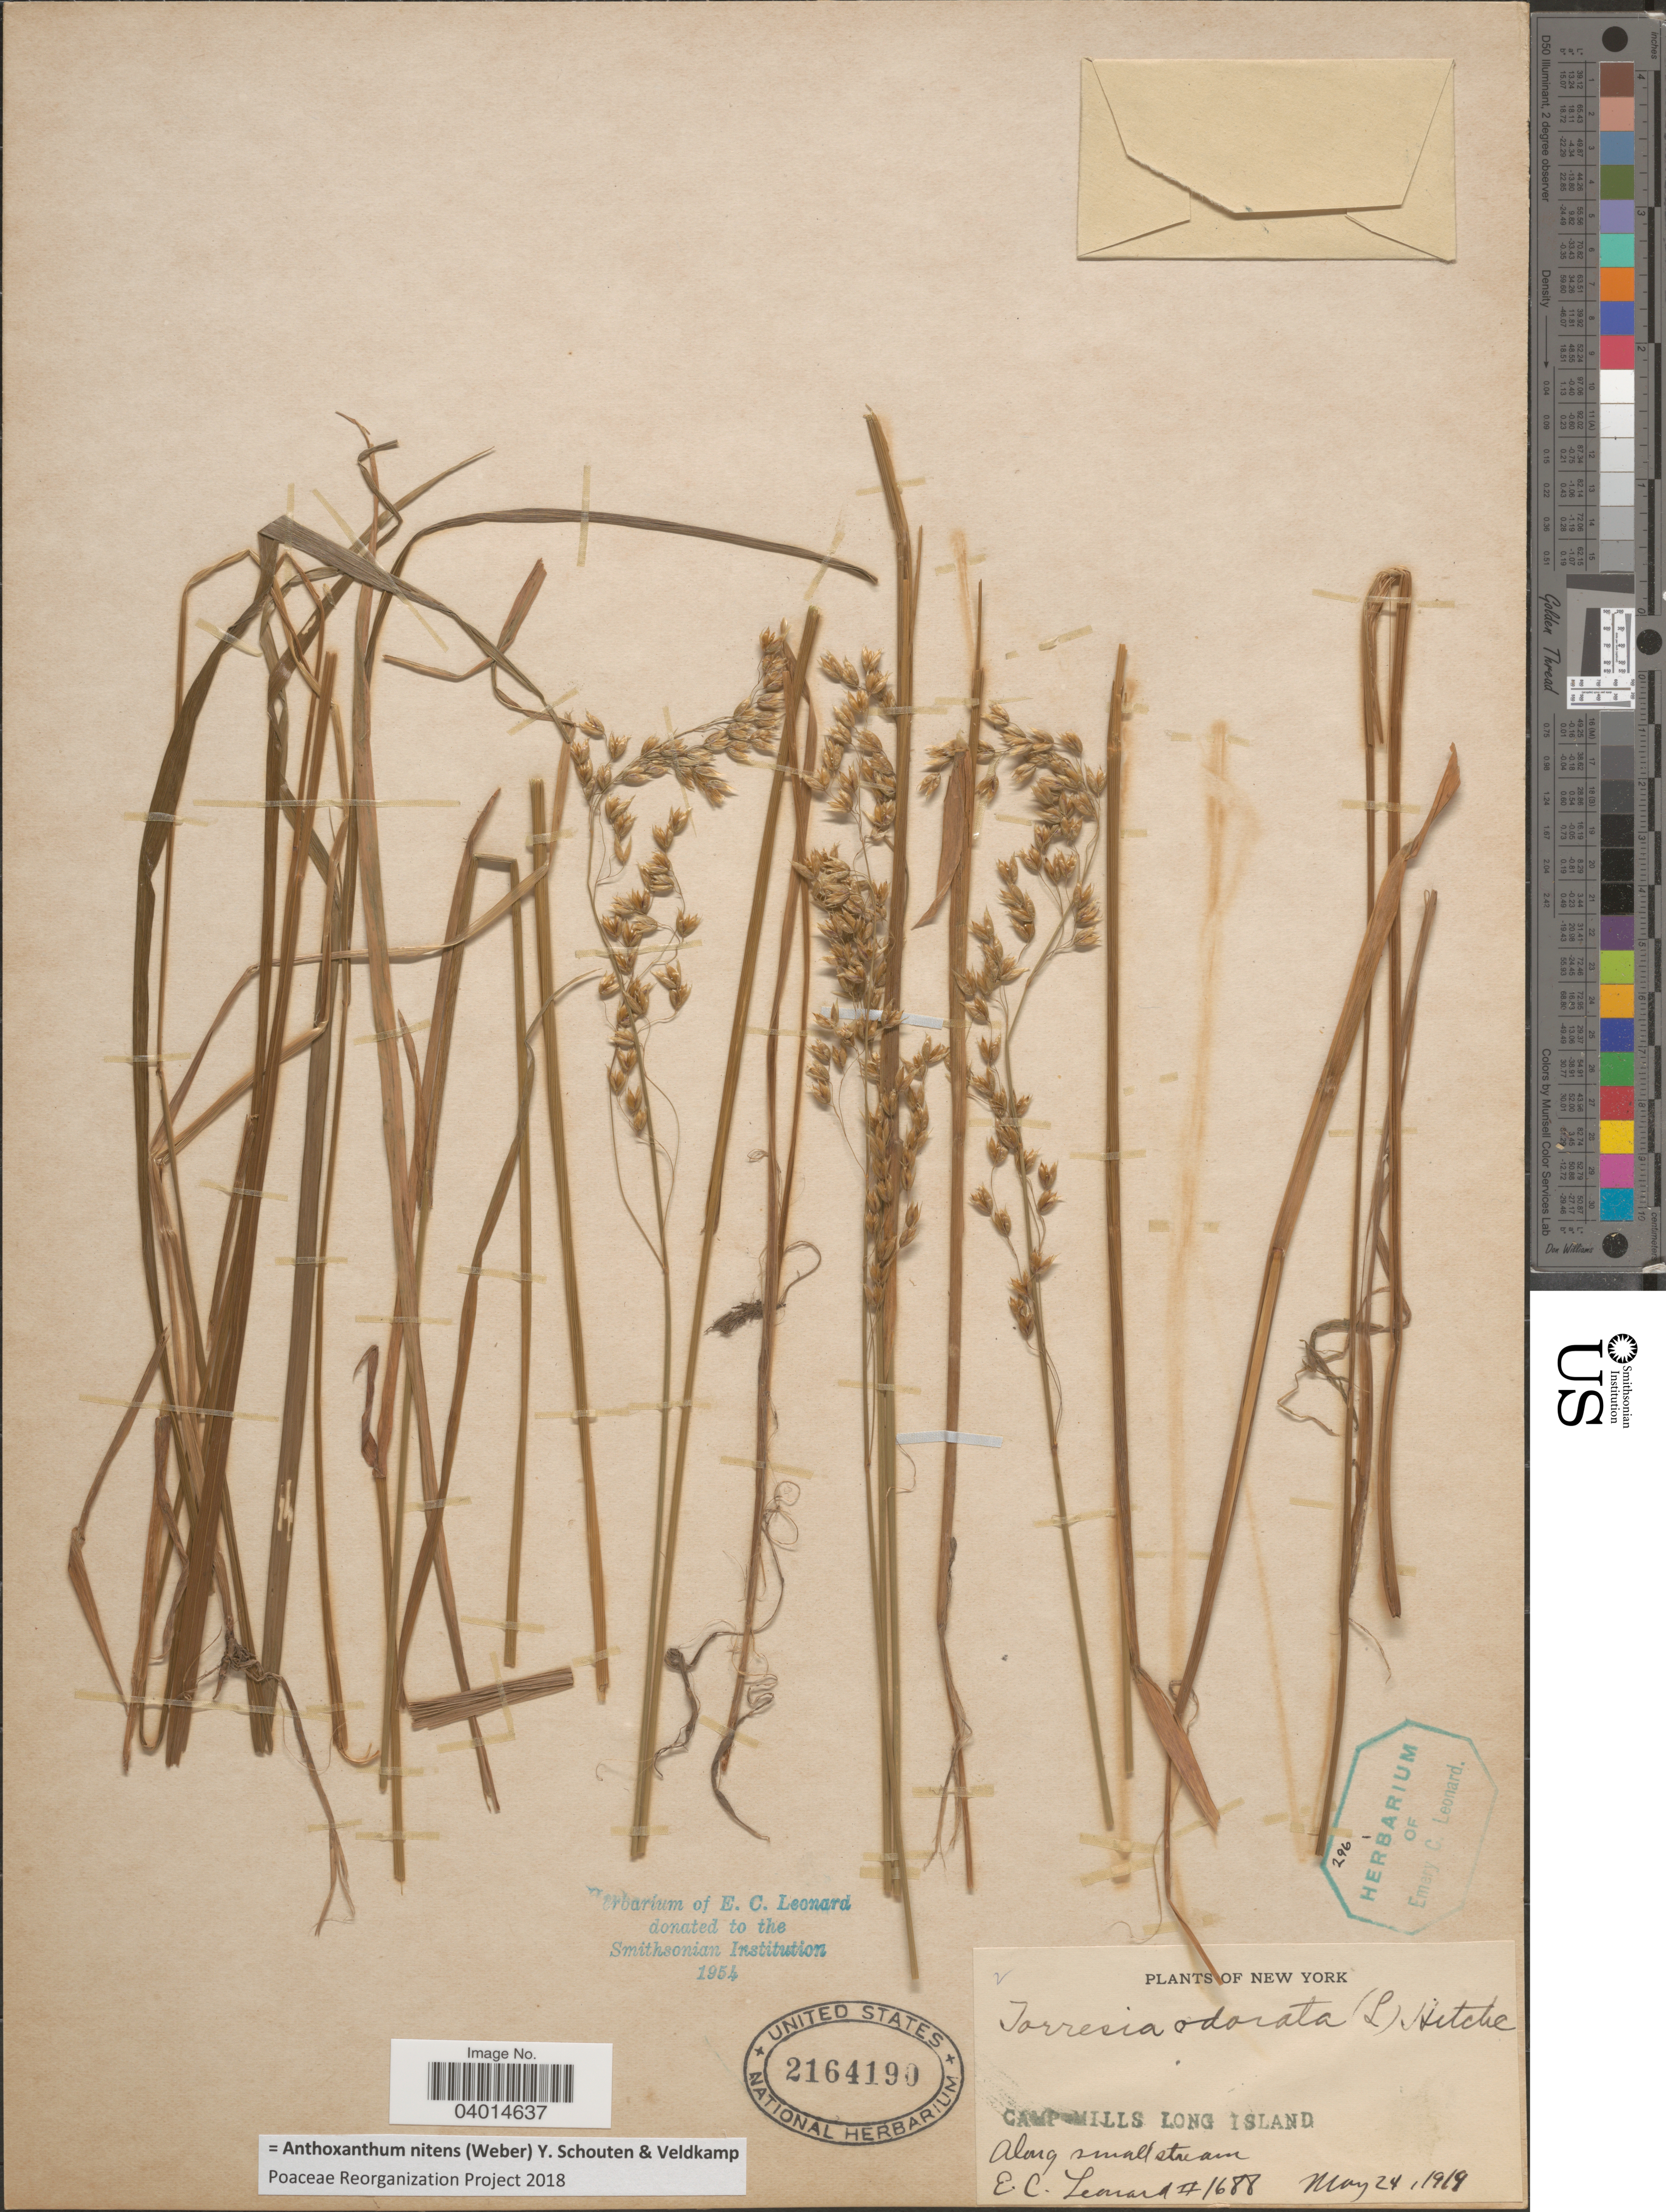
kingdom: Plantae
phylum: Tracheophyta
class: Liliopsida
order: Poales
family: Poaceae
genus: Anthoxanthum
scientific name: Anthoxanthum nitens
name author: (G.H. Weber) R.T.A. Schouten & Veldkamp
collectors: E. C. Leonard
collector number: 1688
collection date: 1919-05-24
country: United States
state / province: New York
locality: Camp Mills Long Island.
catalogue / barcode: US 2164190